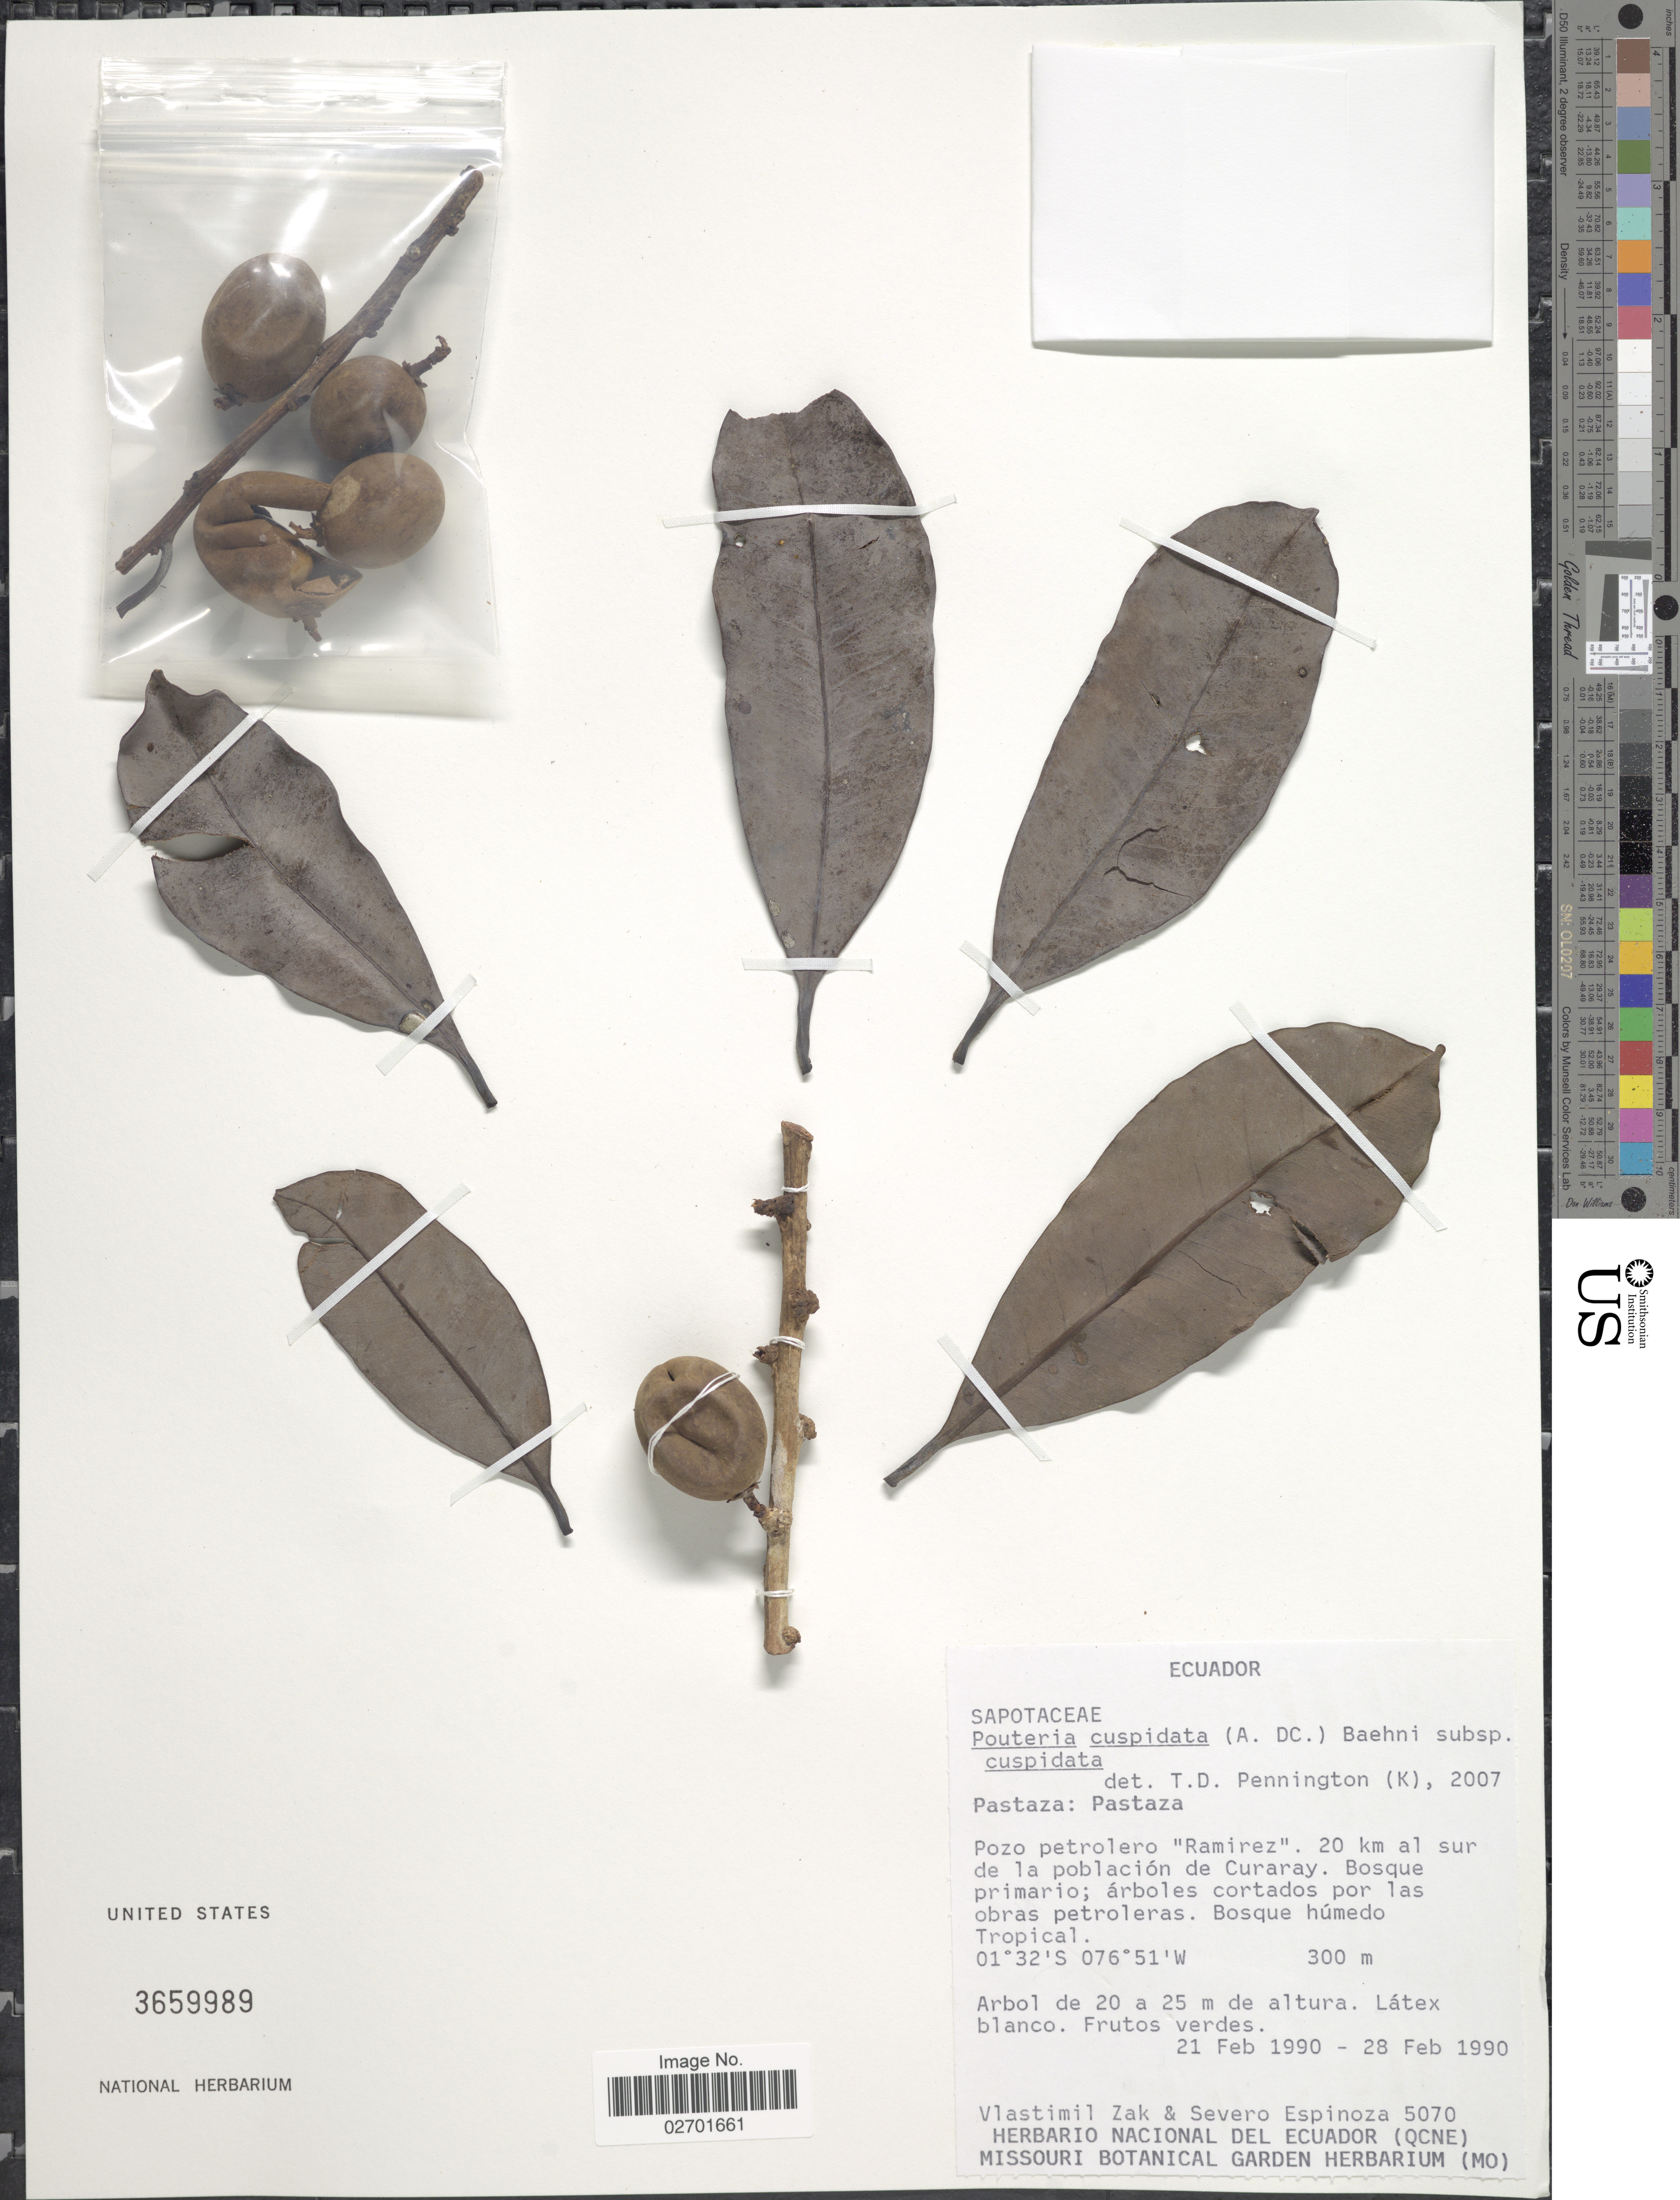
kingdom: Plantae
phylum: Tracheophyta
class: Magnoliopsida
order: Ericales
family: Sapotaceae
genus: Pouteria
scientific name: Pouteria cuspidata subsp. cuspidata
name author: (A. DC.) Baehni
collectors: V. Zak & S. Espinoza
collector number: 5070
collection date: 1990-02-21/1990-02-28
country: Ecuador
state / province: Pastaza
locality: Pastaza: Pastaza, 20 km al sur de la poblacion de Curaray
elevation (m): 300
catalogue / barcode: US 3659989